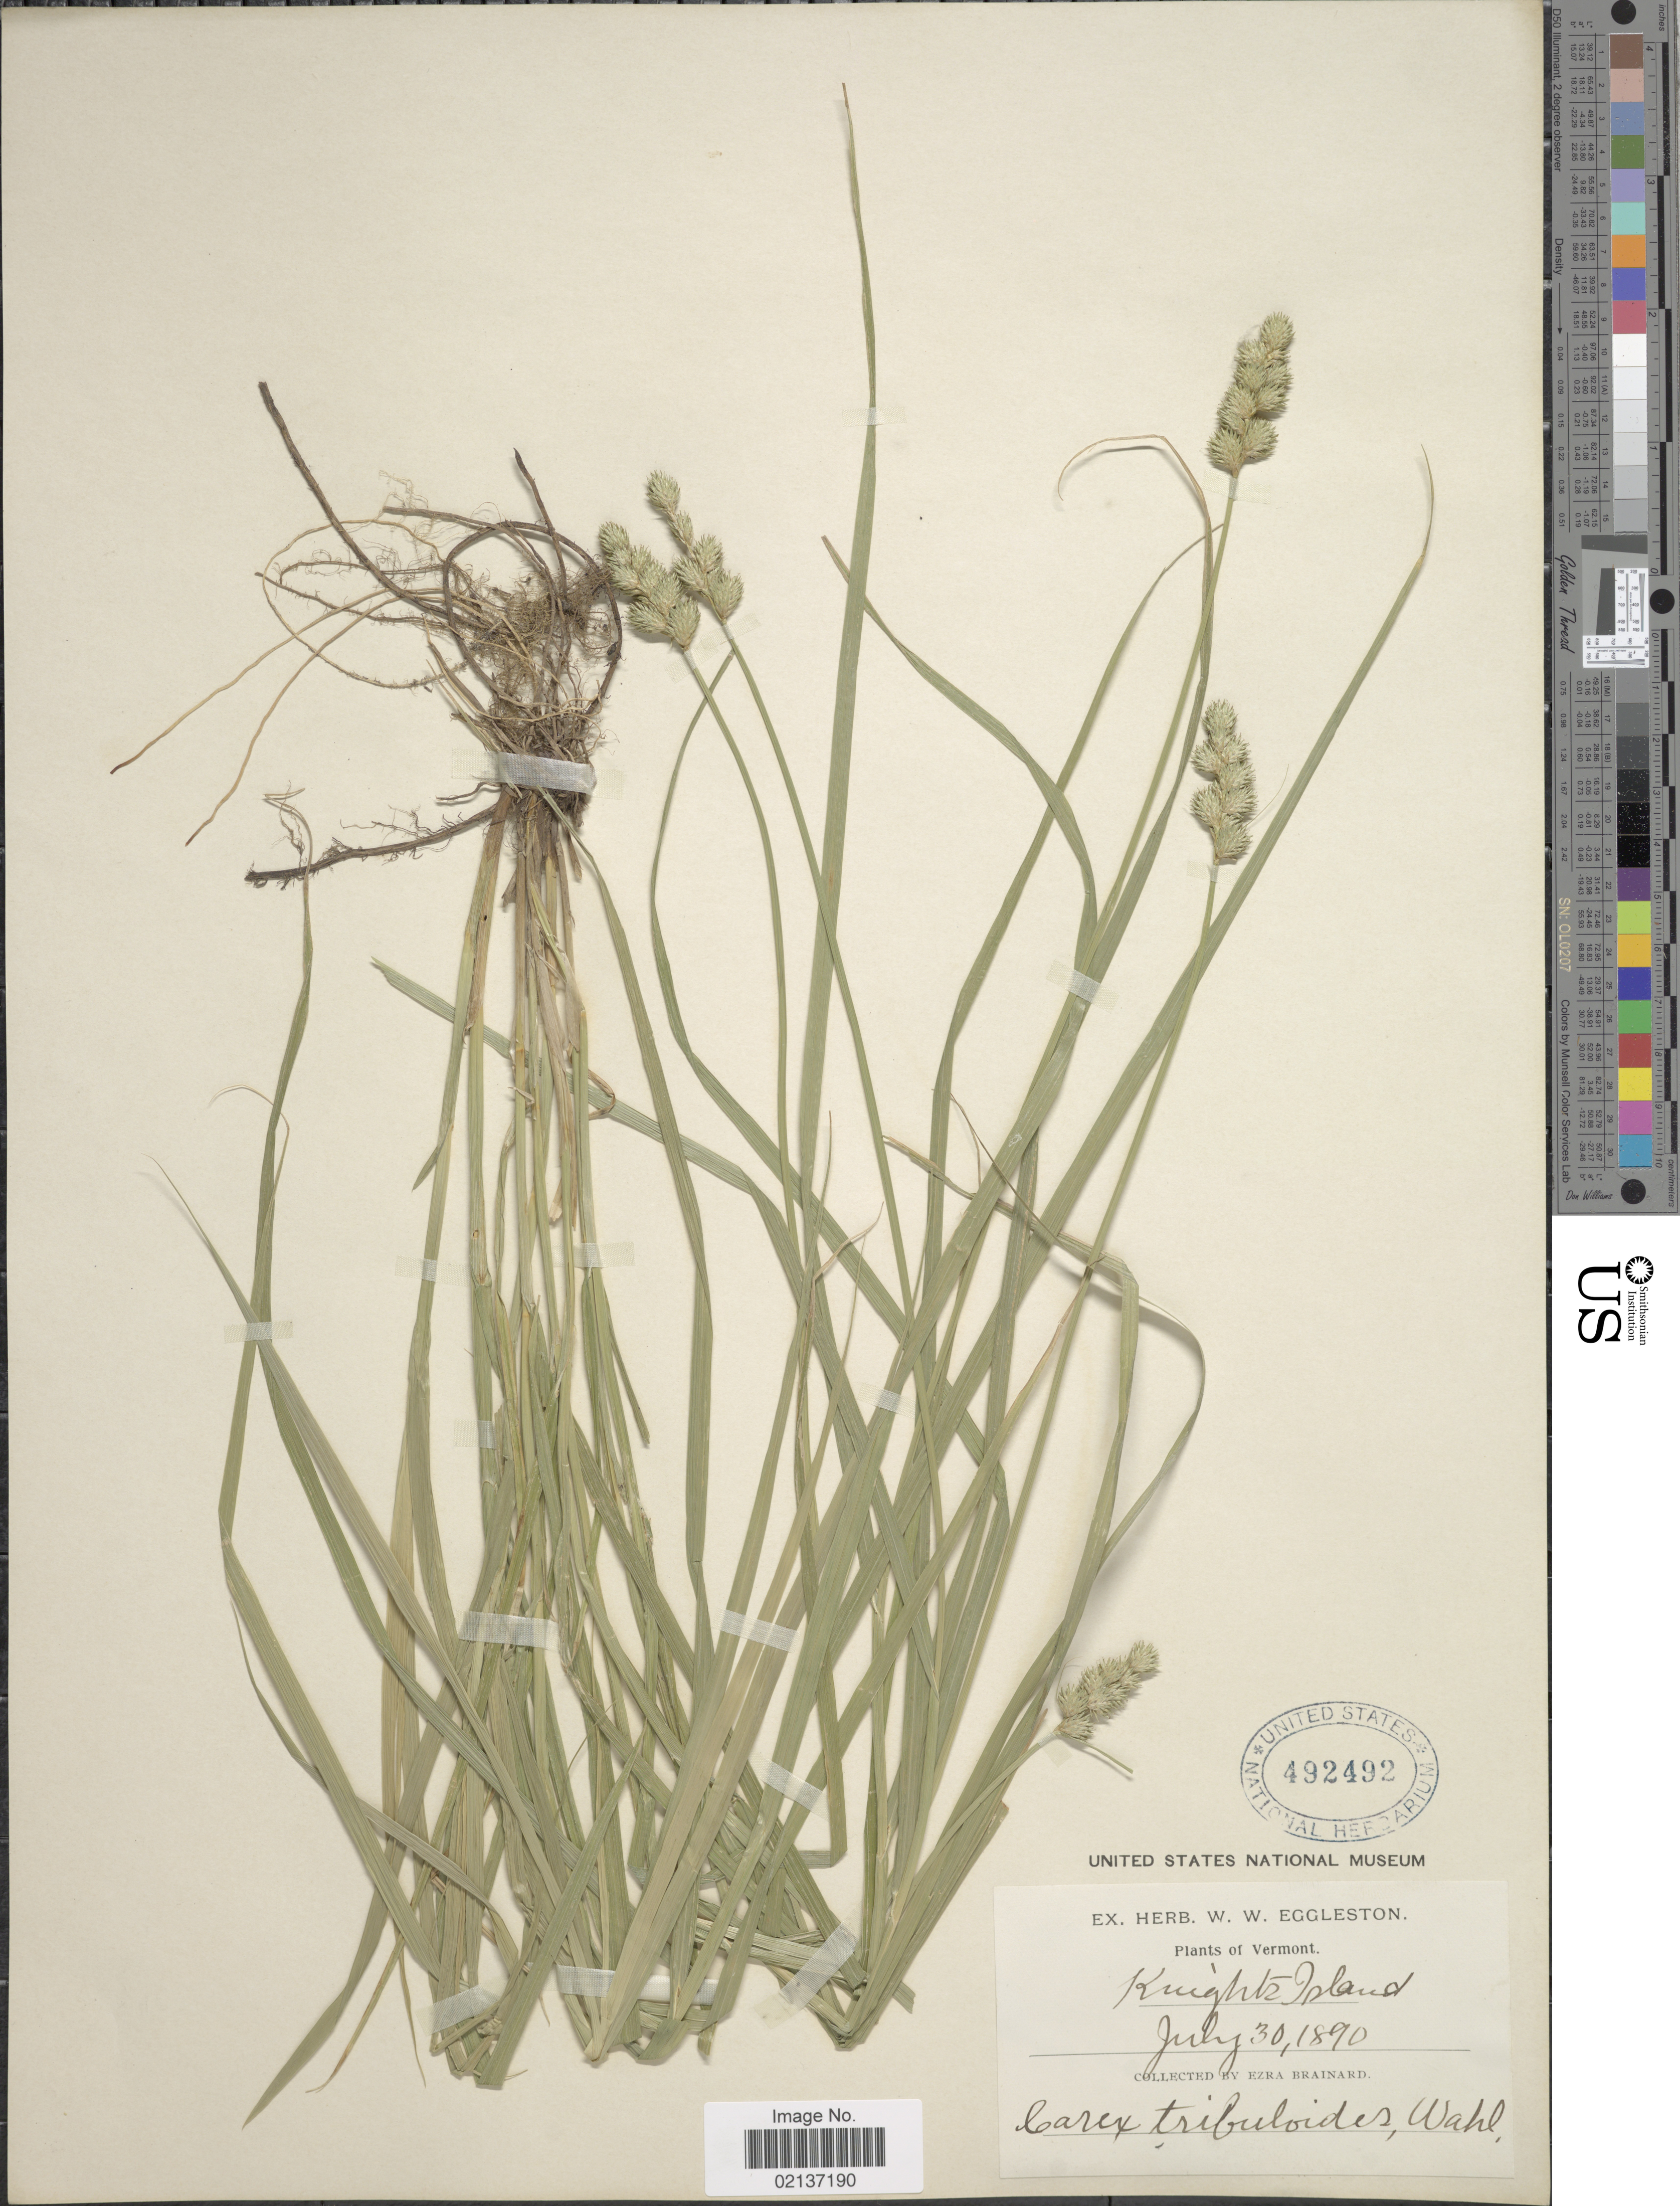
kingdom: Plantae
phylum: Tracheophyta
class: Liliopsida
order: Poales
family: Cyperaceae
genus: Carex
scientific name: Carex tribuloides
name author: Wahlenb.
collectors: E. Brainerd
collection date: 1890-07-30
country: United States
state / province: Vermont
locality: Knights Island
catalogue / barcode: US 492492